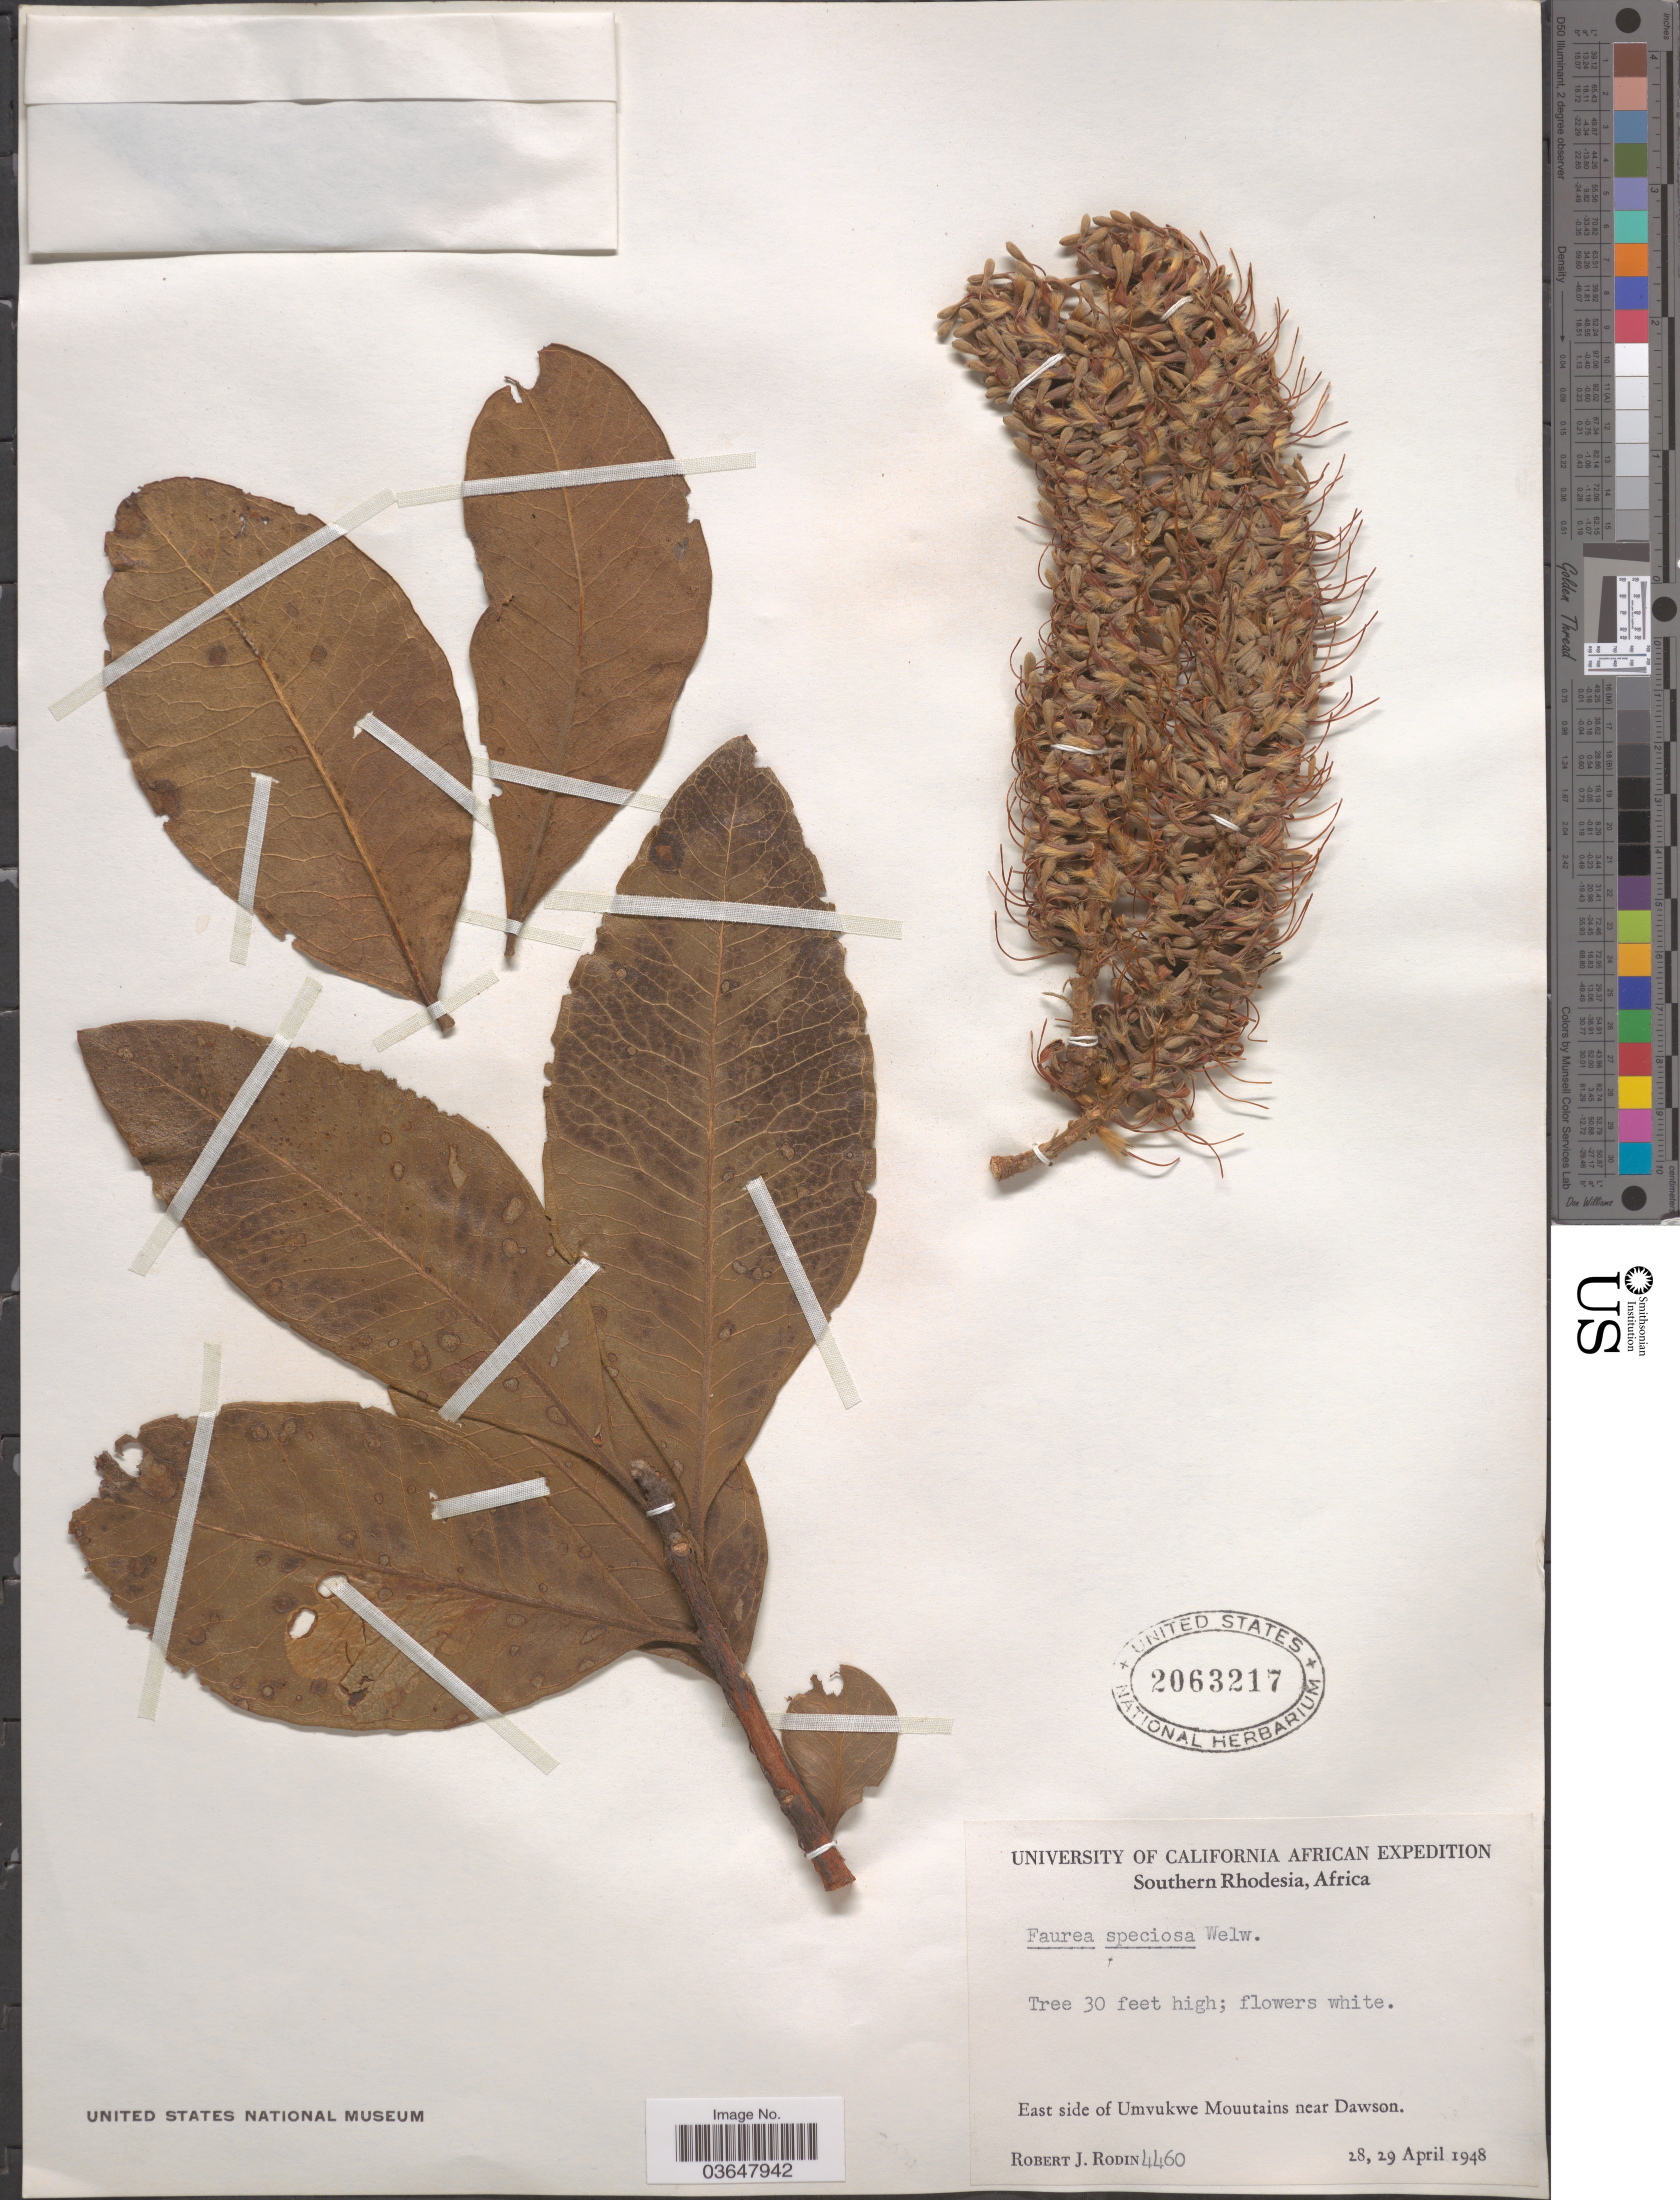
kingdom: Plantae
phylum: Tracheophyta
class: Magnoliopsida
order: Proteales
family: Proteaceae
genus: Faurea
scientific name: Faurea speciosa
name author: Welw.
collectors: R. J. Rodin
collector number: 4460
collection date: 1948-04-28/1948-04-29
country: Zimbabwe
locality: Southern Rhodesia. East side of Umvukwe Mouutains near Dawson.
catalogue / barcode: US 2063217